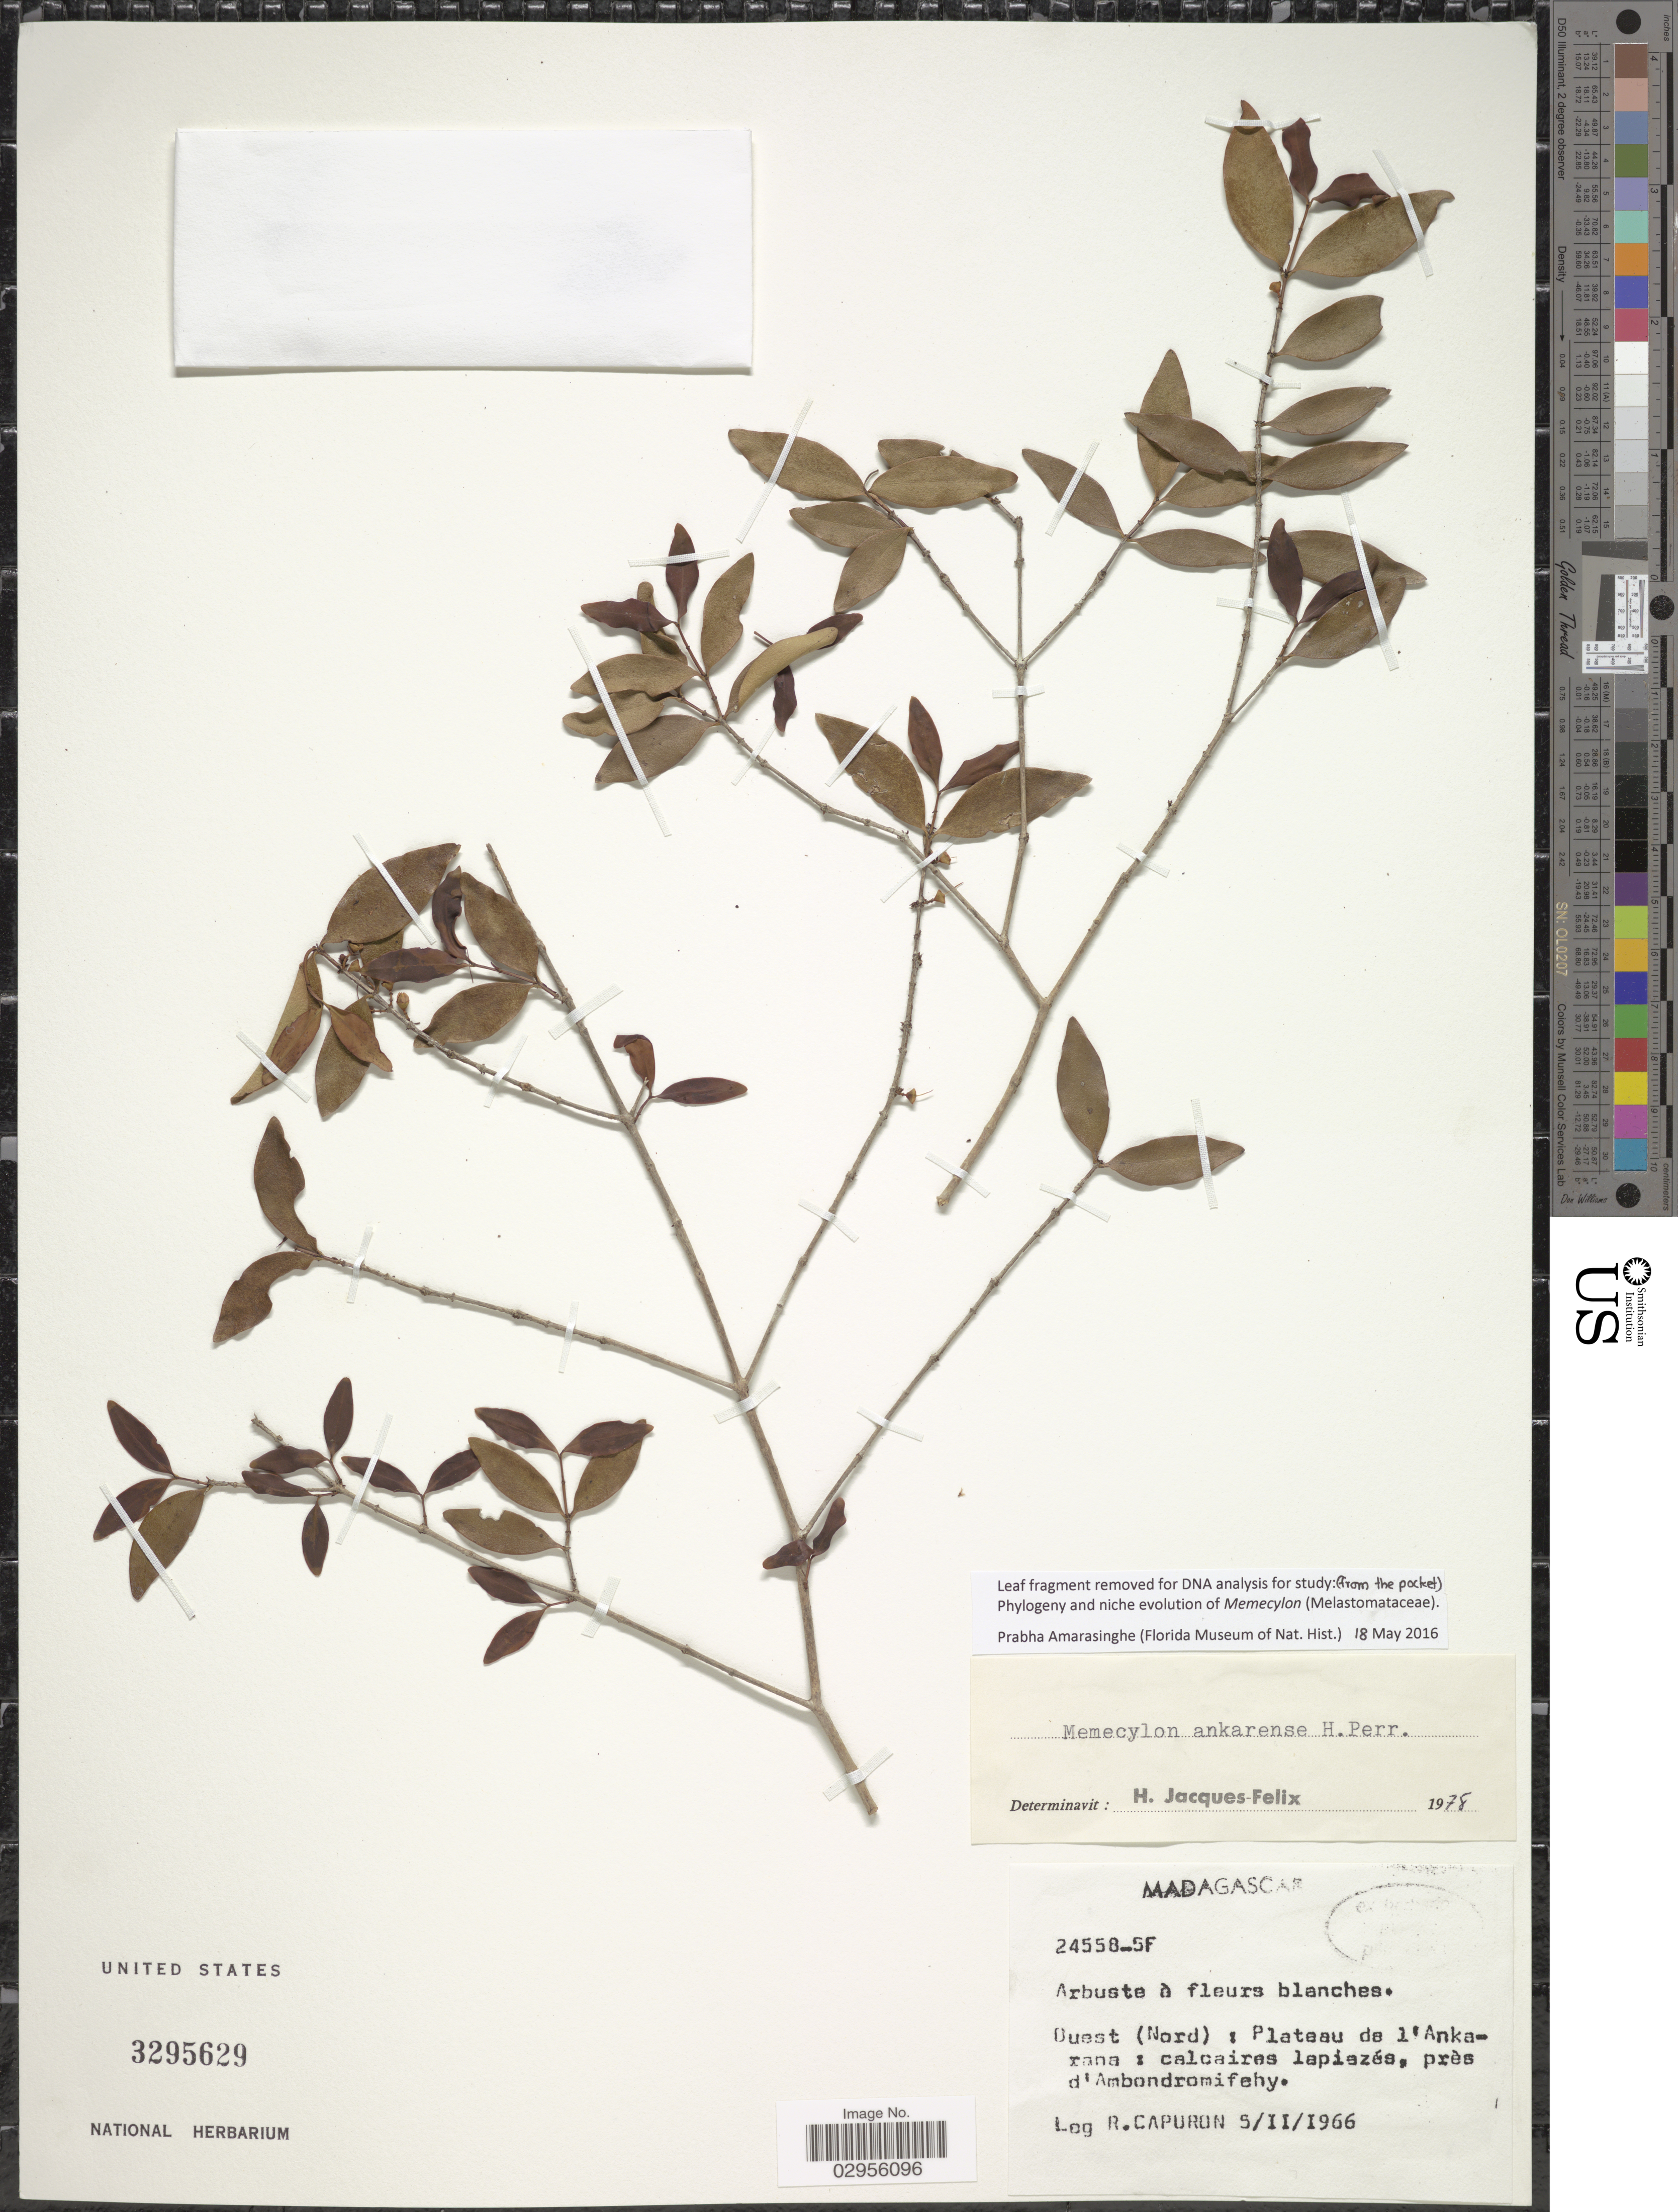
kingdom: Plantae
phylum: Tracheophyta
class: Magnoliopsida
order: Myrtales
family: Melastomataceae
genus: Memecylon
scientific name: Memecylon ankarense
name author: H. Perrier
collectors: R. Capuron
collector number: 24558-SF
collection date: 1966-11-05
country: Madagascar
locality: Ouest (Nord): Plateau de l'Ankarana: près d'Ambondromifehy.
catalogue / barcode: US 3295629